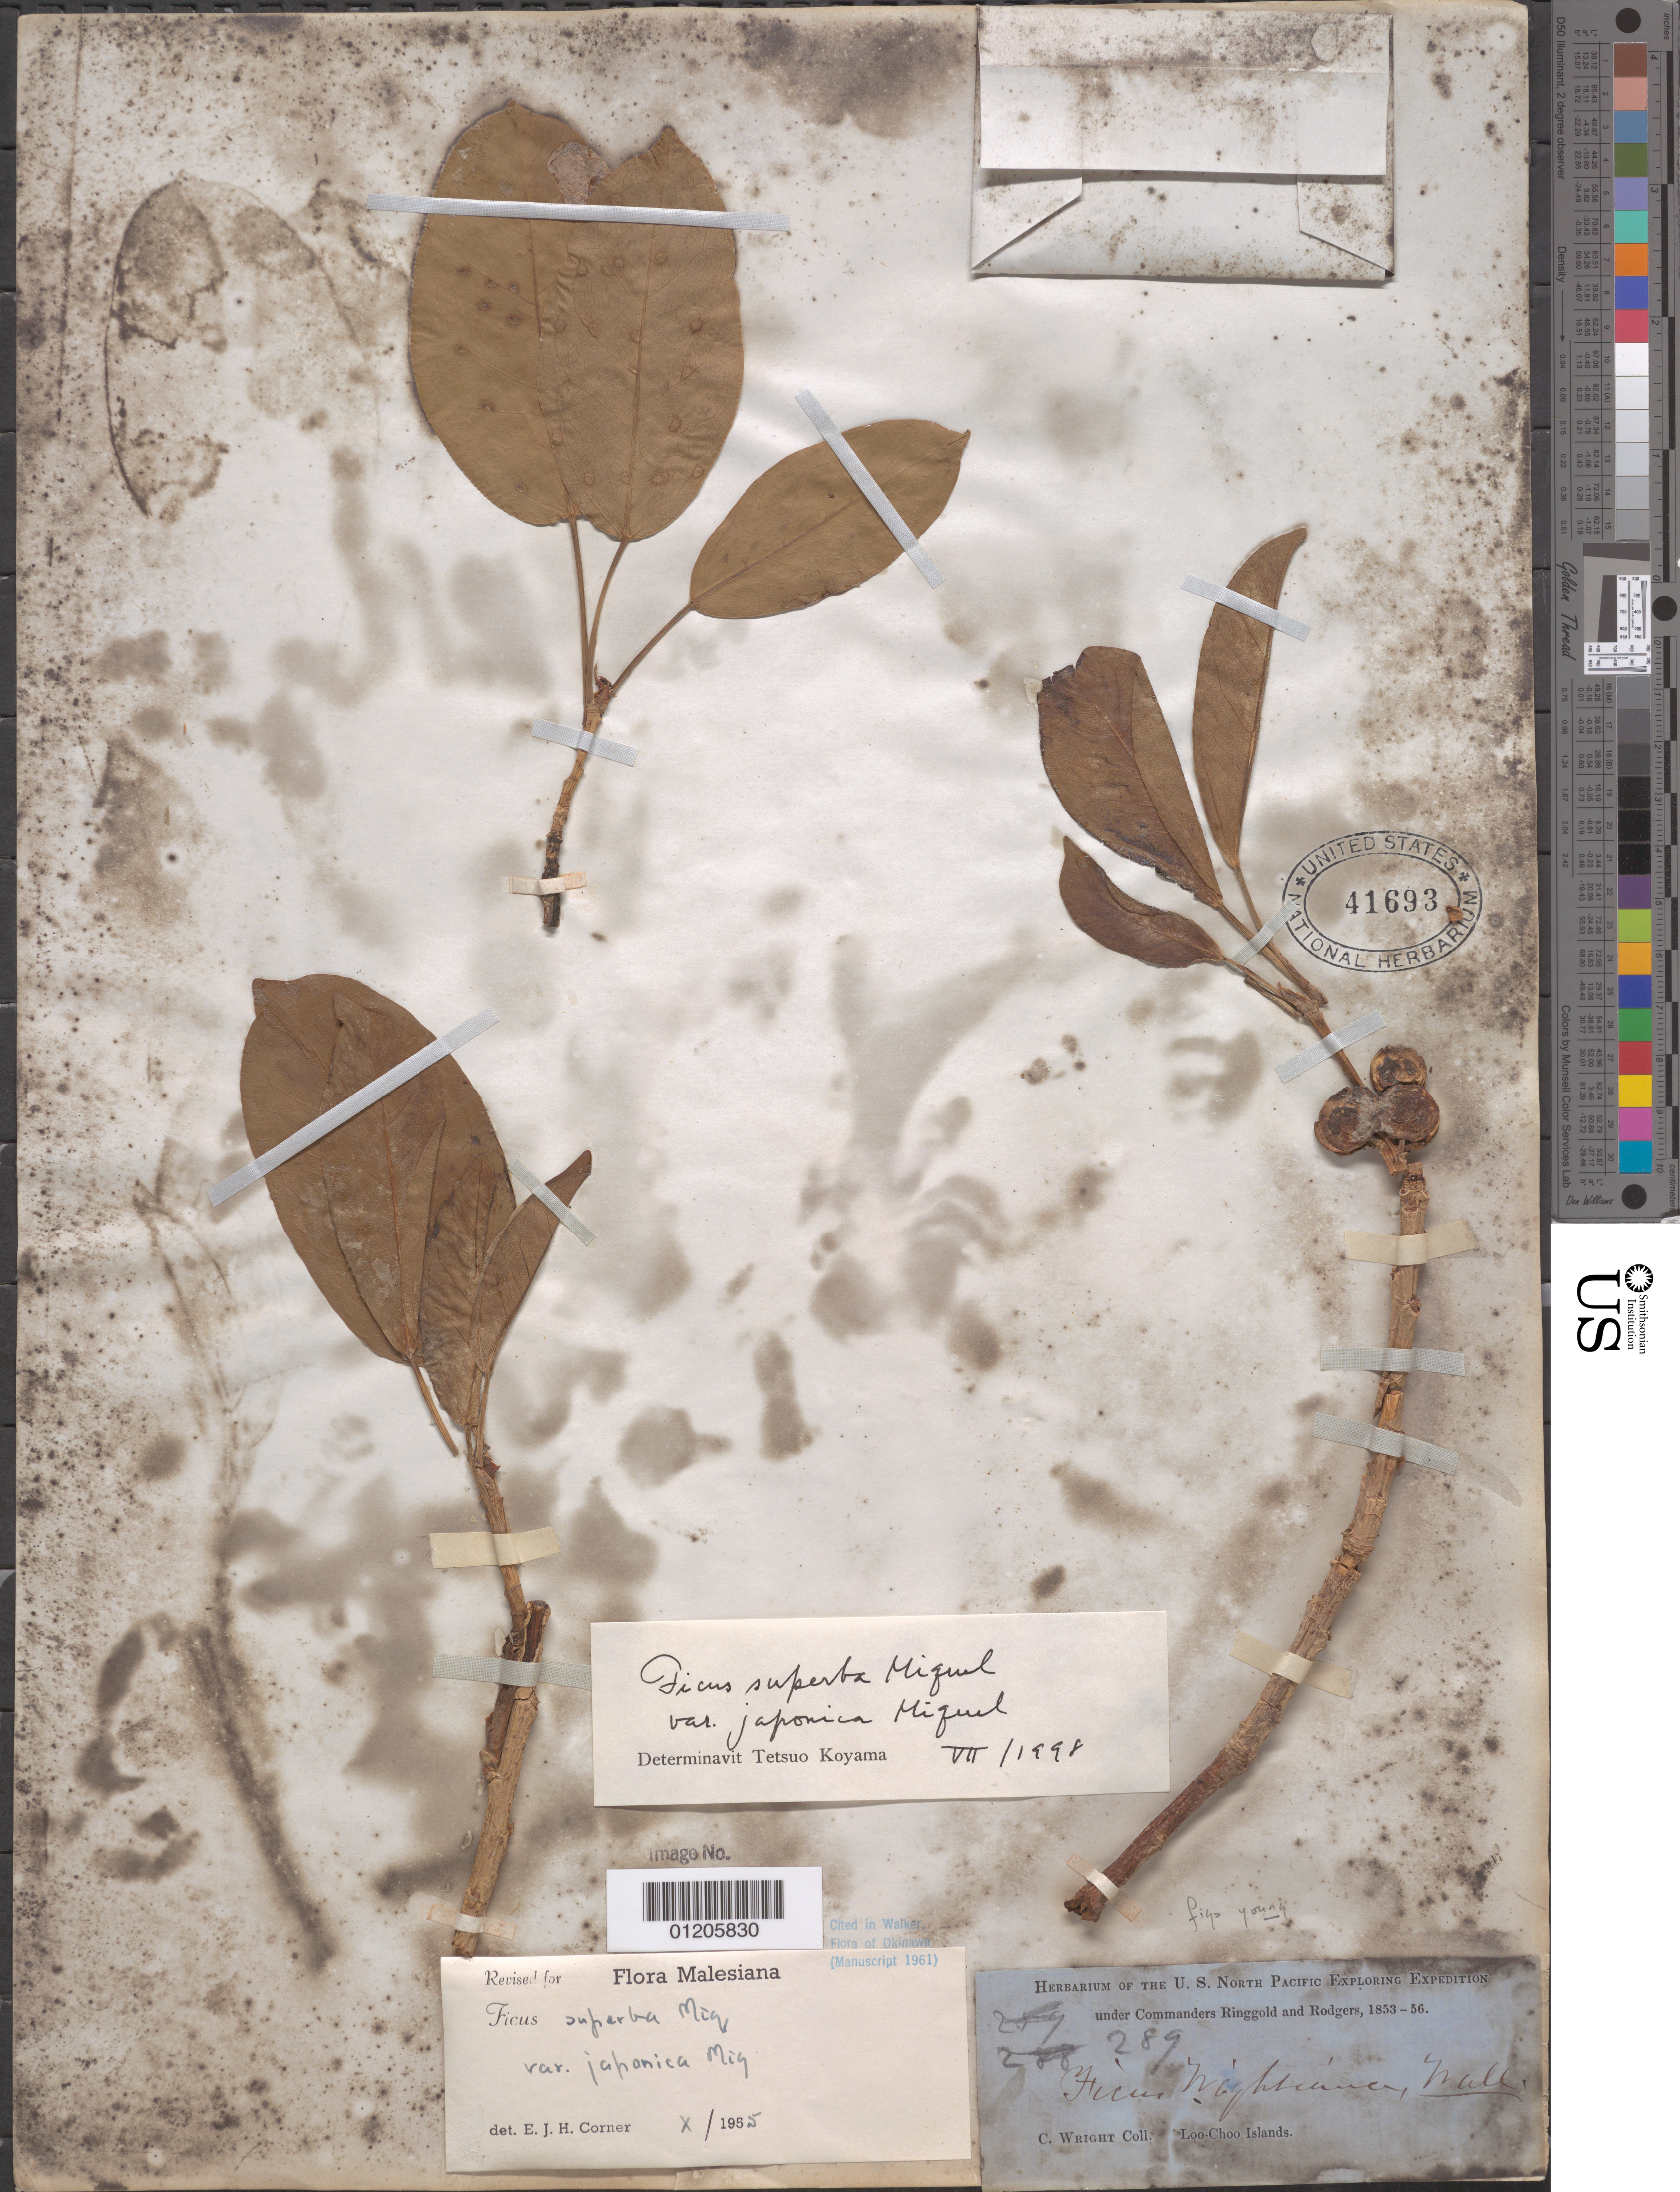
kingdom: Plantae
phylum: Tracheophyta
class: Magnoliopsida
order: Rosales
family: Moraceae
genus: Ficus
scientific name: Ficus superba var. japonica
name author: Miq.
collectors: C. Wright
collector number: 289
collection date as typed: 1853 to -- --- 1856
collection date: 1853/1856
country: Japan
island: Ryukyu Islands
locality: Loo Choo Islands.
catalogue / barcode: US 41693